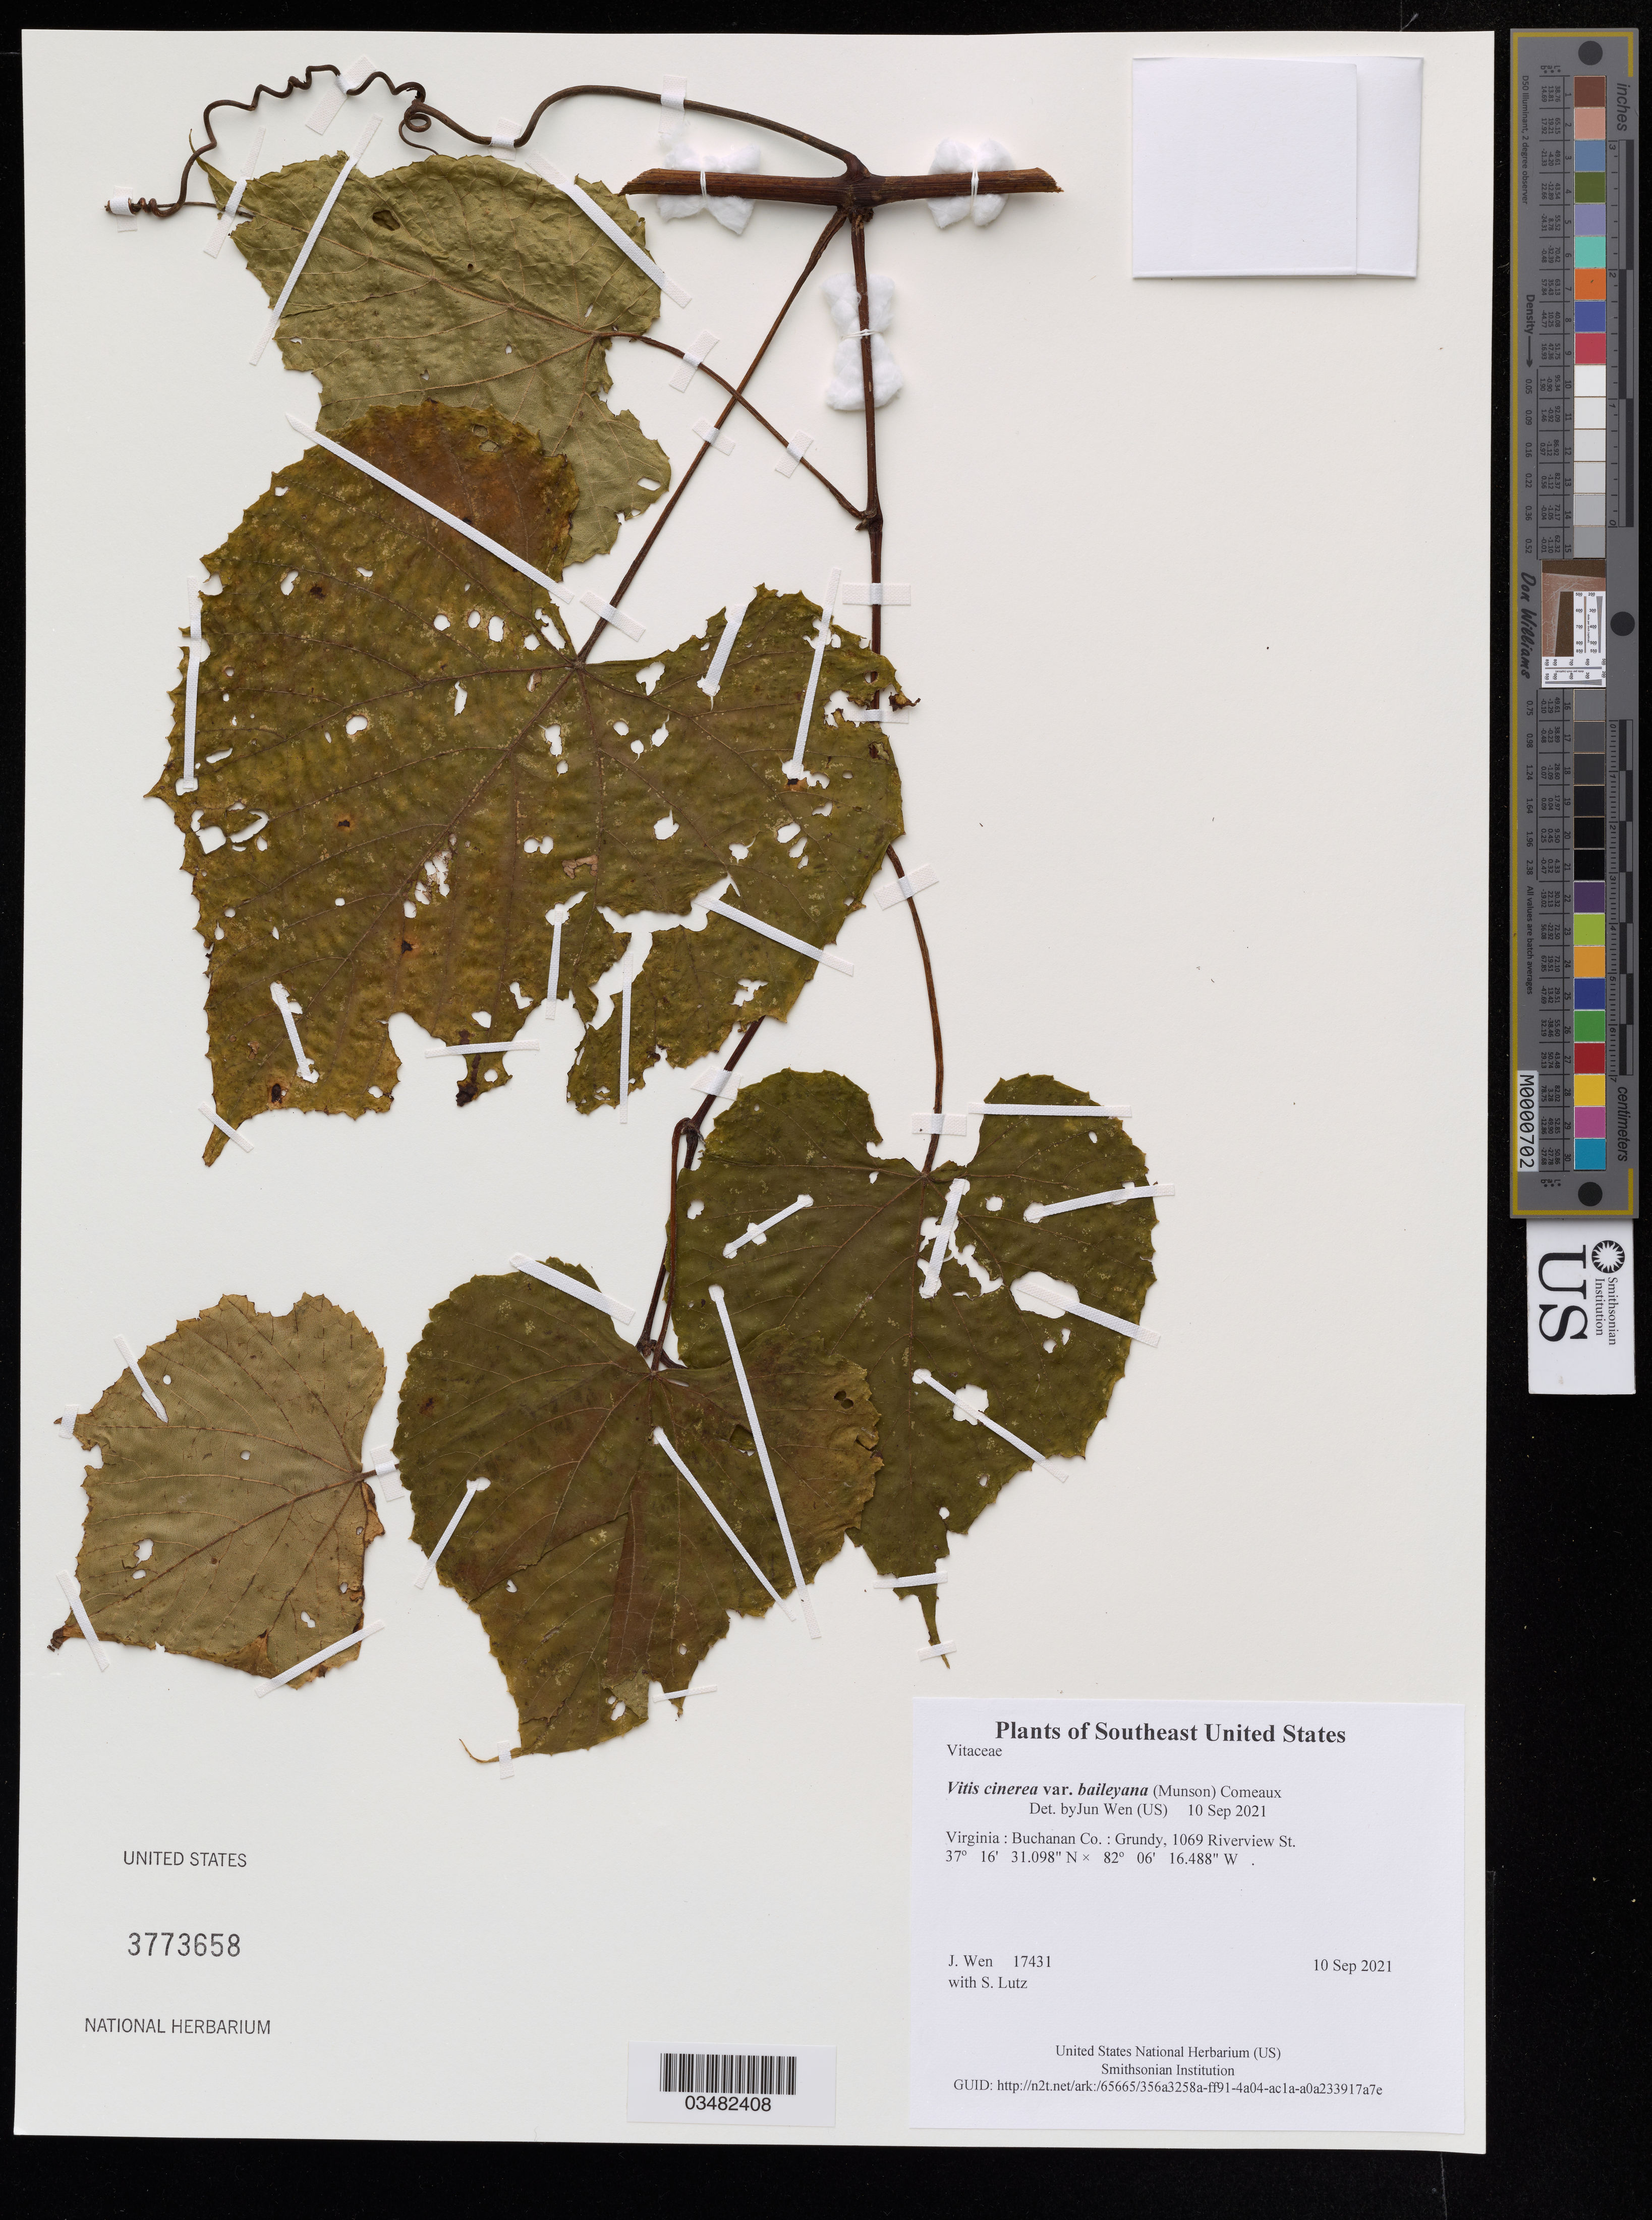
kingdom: Plantae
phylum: Tracheophyta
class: Magnoliopsida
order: Vitales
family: Vitaceae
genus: Vitis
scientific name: Vitis cinerea var. baileyana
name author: (Munson) Comeaux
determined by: Wen, Jun, (BOT), Smithsonian Institution - National Museum of Natural History (UNITED STATES)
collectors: J. Wen & S. Lutz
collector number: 17431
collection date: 2021-09-10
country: United States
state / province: Virginia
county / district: Buchanan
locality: Grundy, 1069 Riverview St.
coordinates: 37.27530519 N, 82.1045799 W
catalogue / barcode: US 3773658